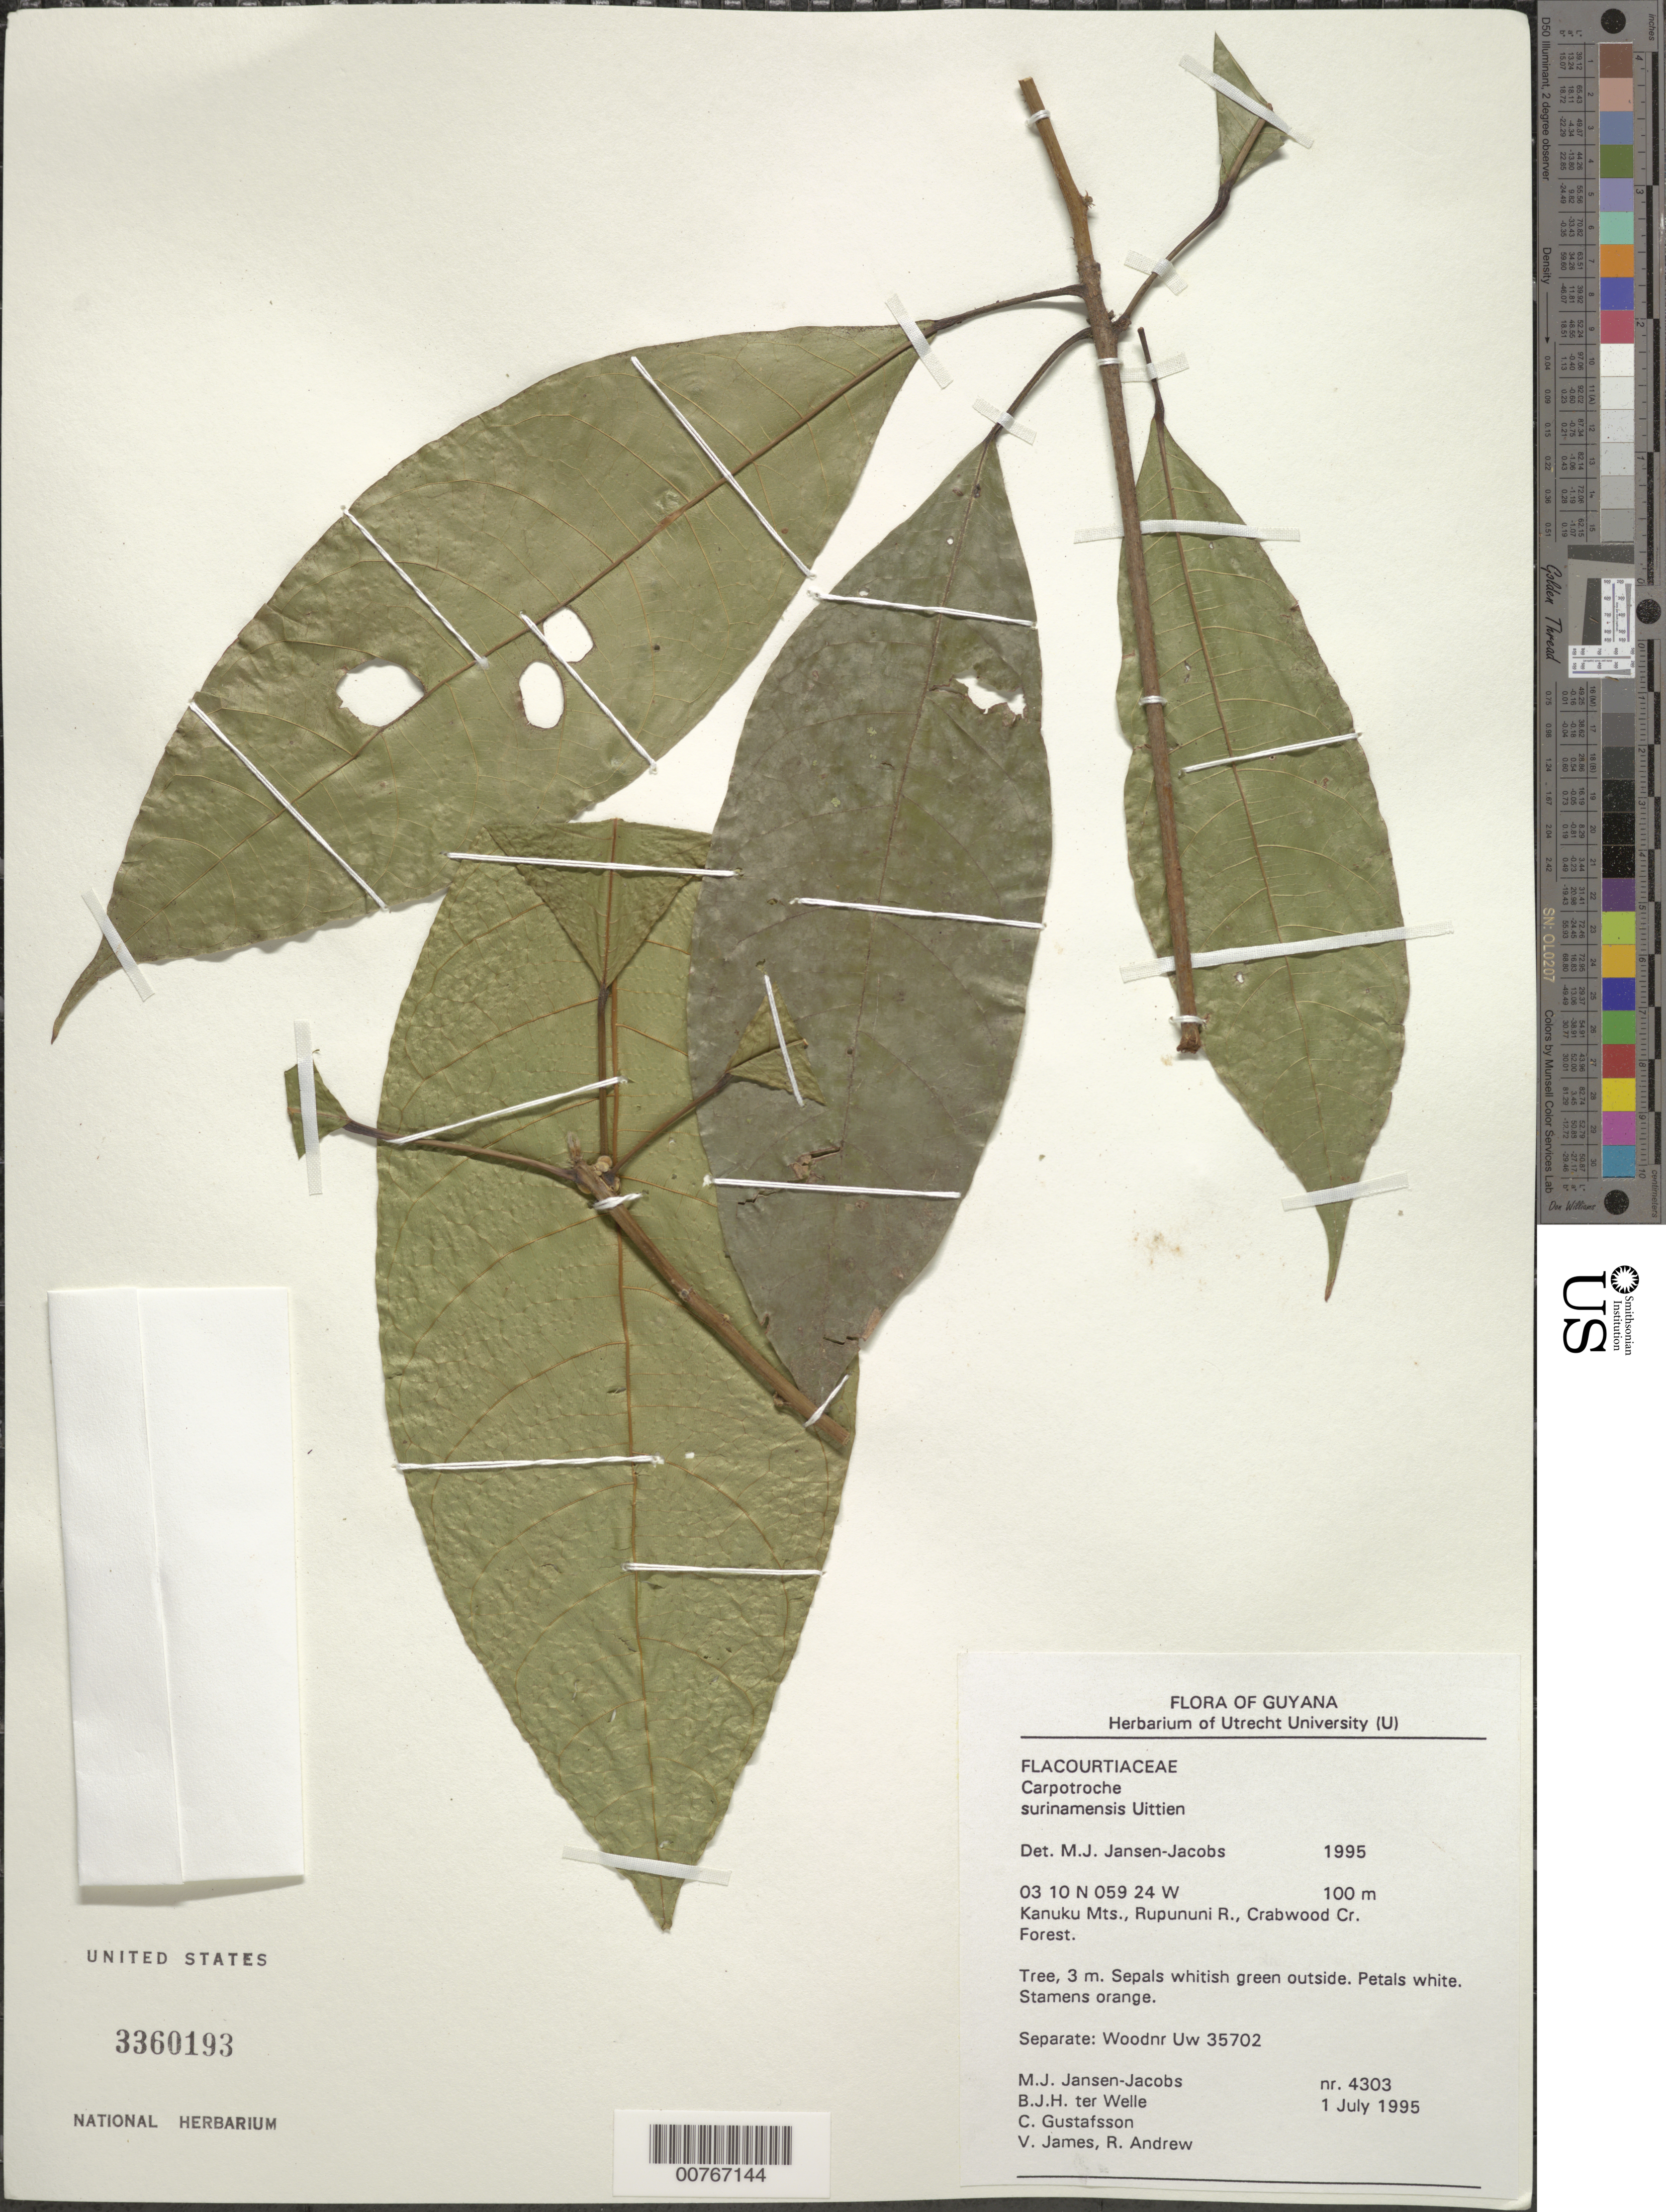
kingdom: Plantae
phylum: Tracheophyta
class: Magnoliopsida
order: Malpighiales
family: Achariaceae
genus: Carpotroche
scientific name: Carpotroche surinamensis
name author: Uittien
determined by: Jansen-Jacobs, M. J., (U), Nationaal Herbarium Nederland, Utrecht University branch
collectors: M. J. Jansen-Jacobs, B. Welle, C. G. Gustafsson, V. James & R. Andrew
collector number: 4303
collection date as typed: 1-Jul-95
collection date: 1995-07-01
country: Guyana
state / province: U. Takutu-U. Essequibo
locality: Crabwood Creek, Rupununi River, Kanuku Mts.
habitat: Forest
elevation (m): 100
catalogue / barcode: US 3360193